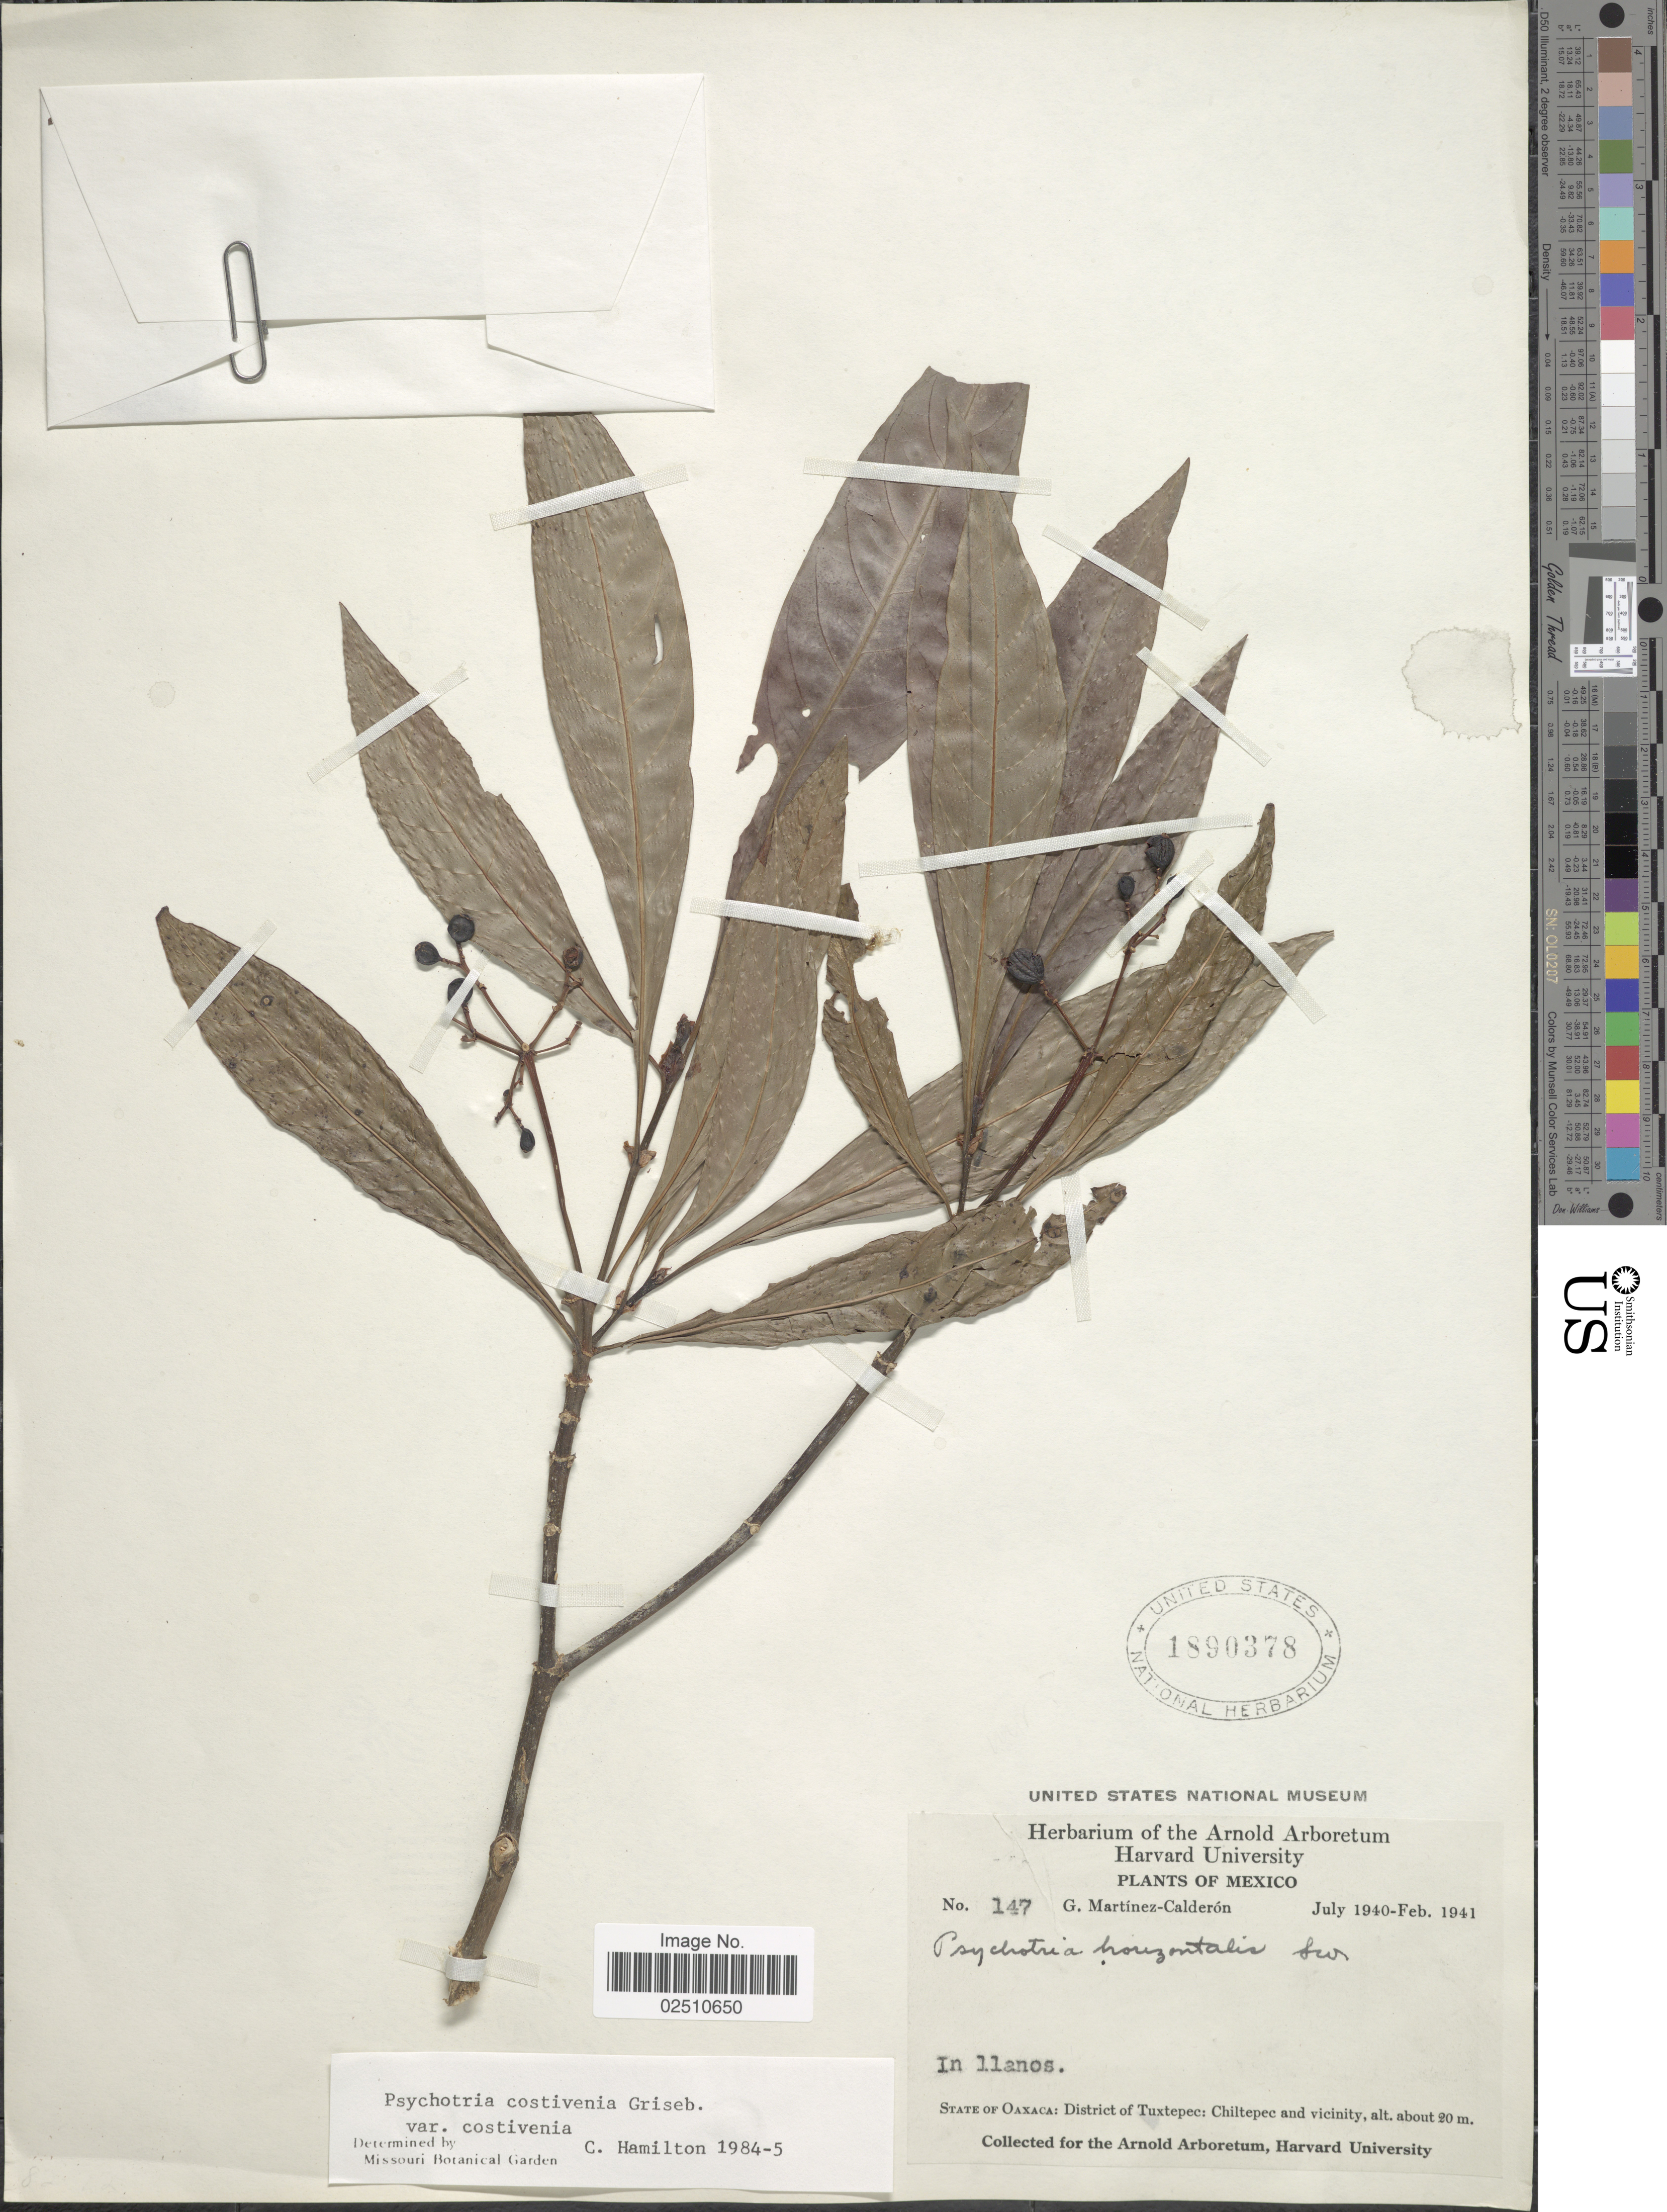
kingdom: Plantae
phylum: Tracheophyta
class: Magnoliopsida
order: Gentianales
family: Rubiaceae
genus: Psychotria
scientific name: Psychotria costivenia var. costivenia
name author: Griseb.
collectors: G. Martínez Calderón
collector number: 147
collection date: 1940-07/1941-02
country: Mexico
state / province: Oaxaca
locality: District of Tuxtepec, Chiltepec and Vicinity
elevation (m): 20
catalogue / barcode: US 1890378